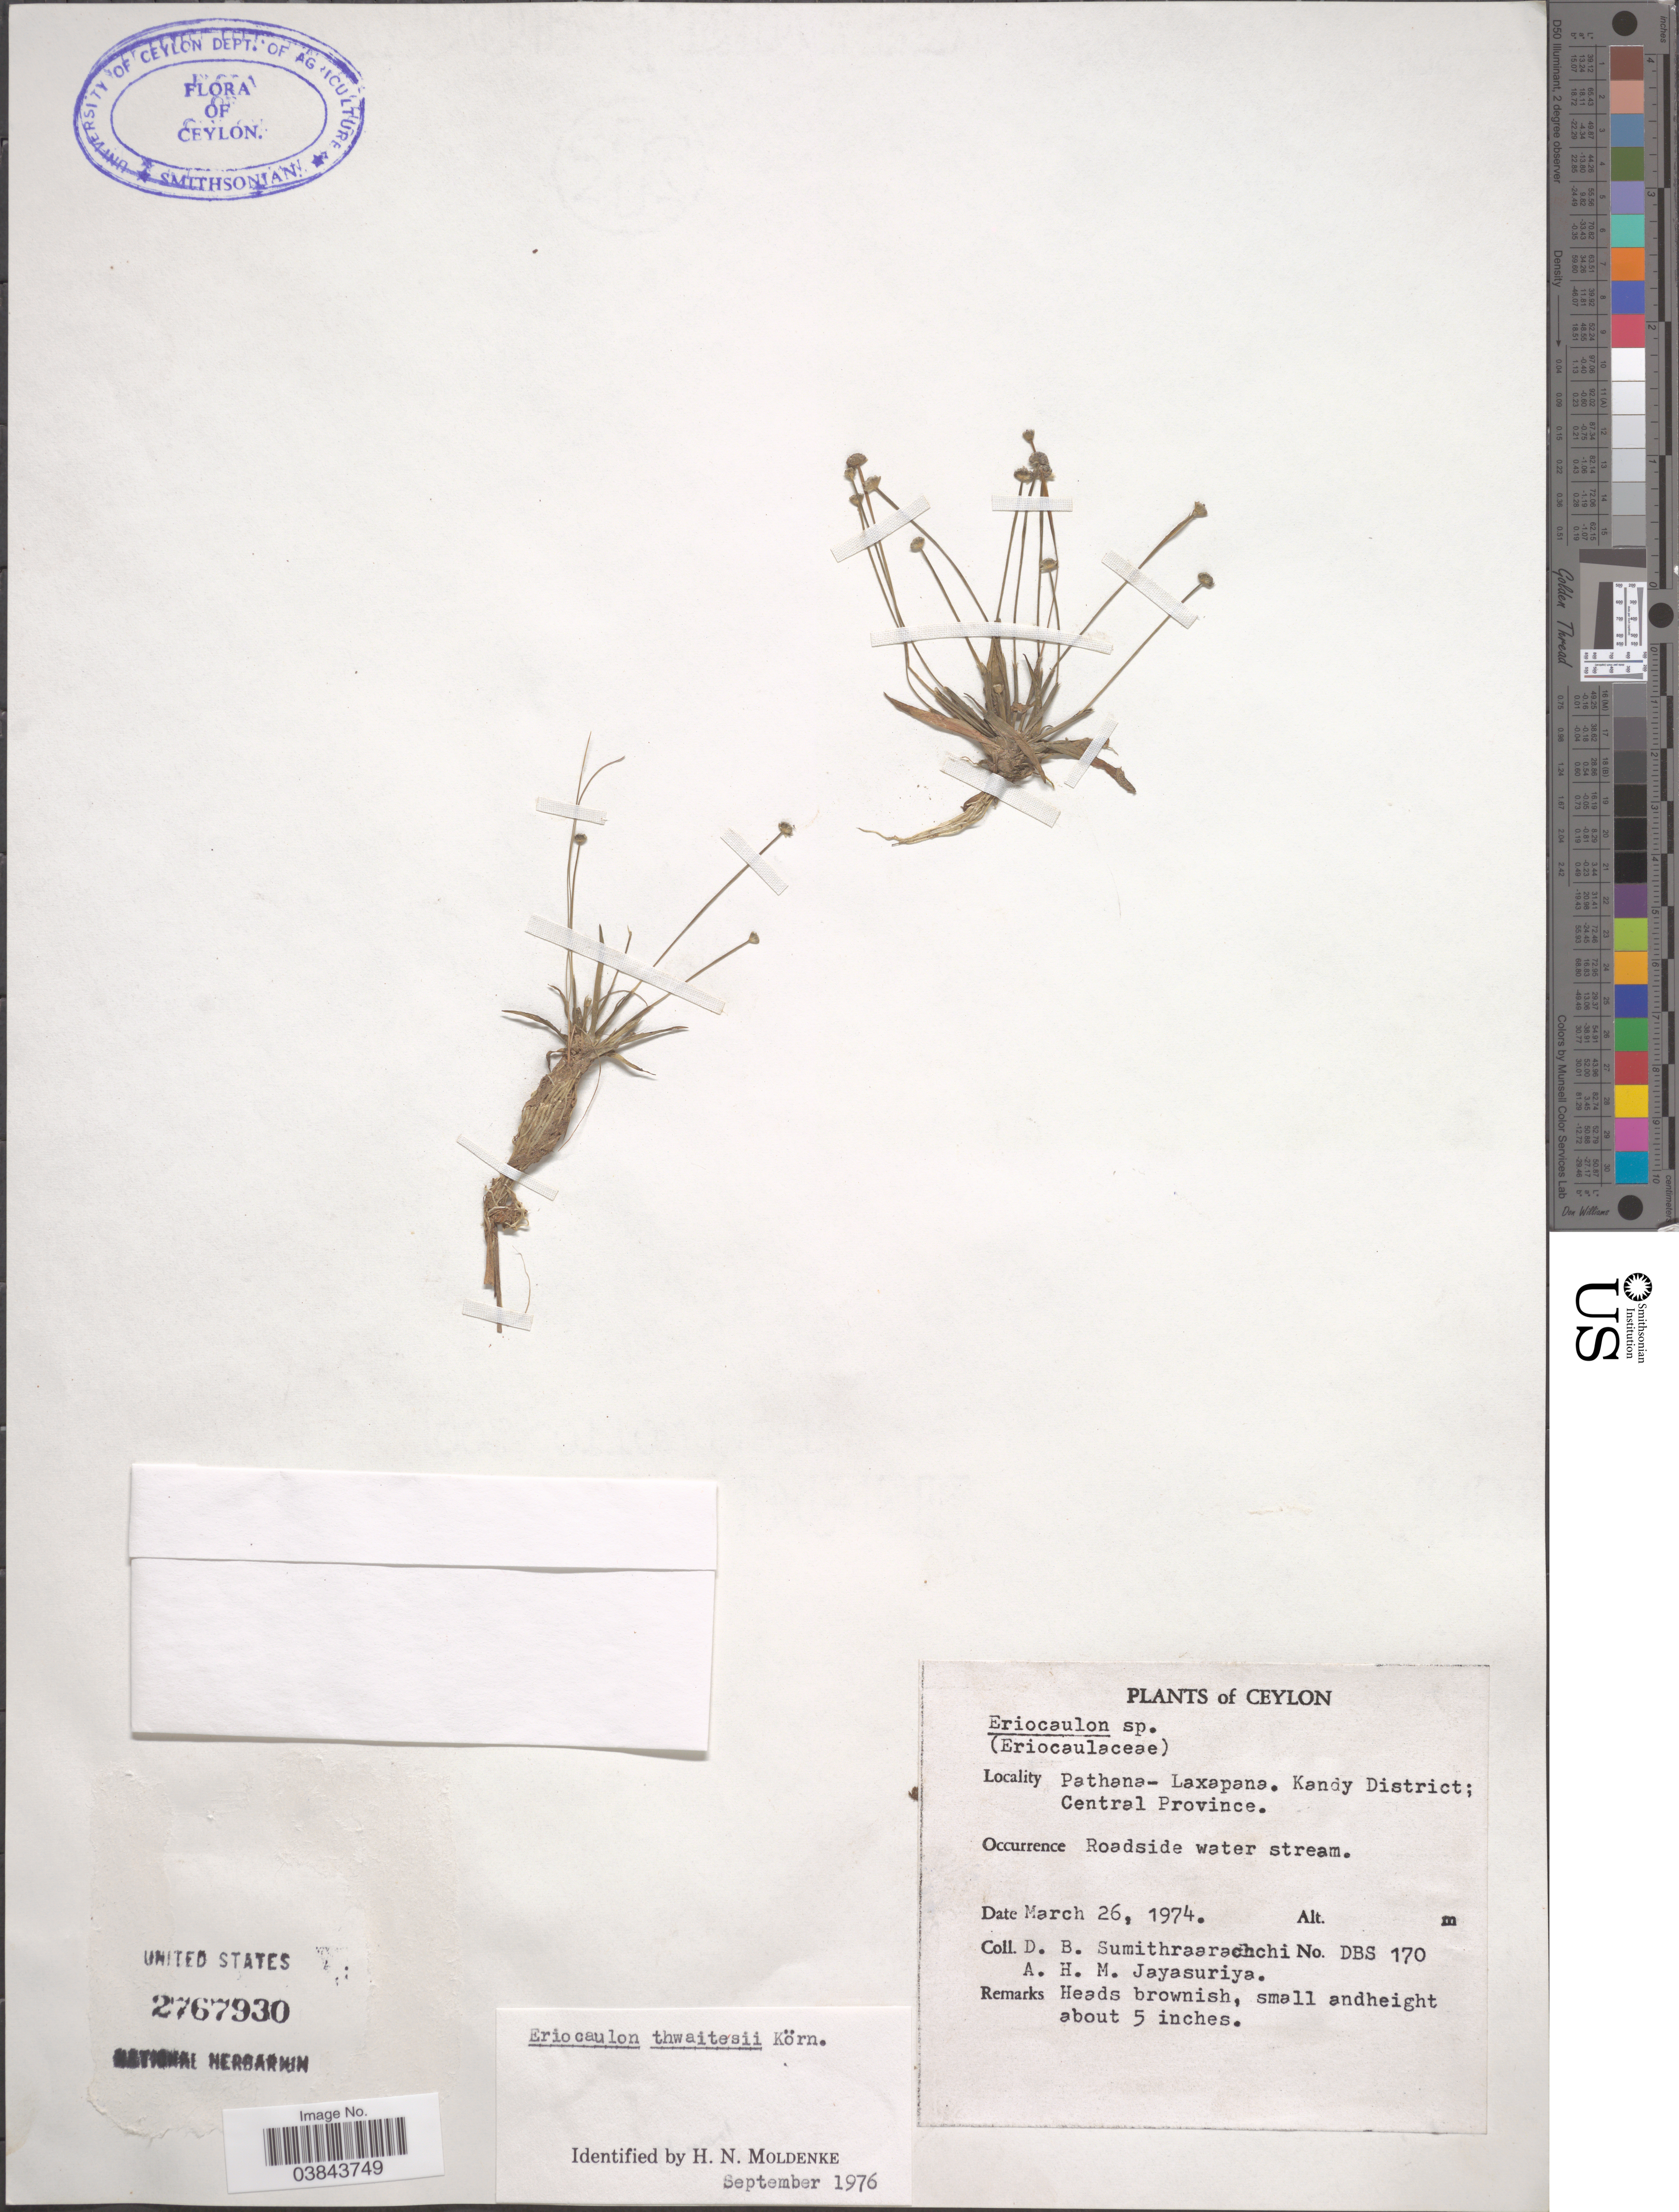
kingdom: Plantae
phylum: Tracheophyta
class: Liliopsida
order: Poales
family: Eriocaulaceae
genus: Eriocaulon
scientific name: Eriocaulon thwaitesii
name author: Körn.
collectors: D. B. Sumithraarachchi & A. H. Jayasuriya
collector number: DBS170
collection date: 1974-03-26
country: Sri Lanka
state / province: Central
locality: Ceylon. Pathana-Laxapana. Kandy District; Central Province.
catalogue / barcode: US 2767930